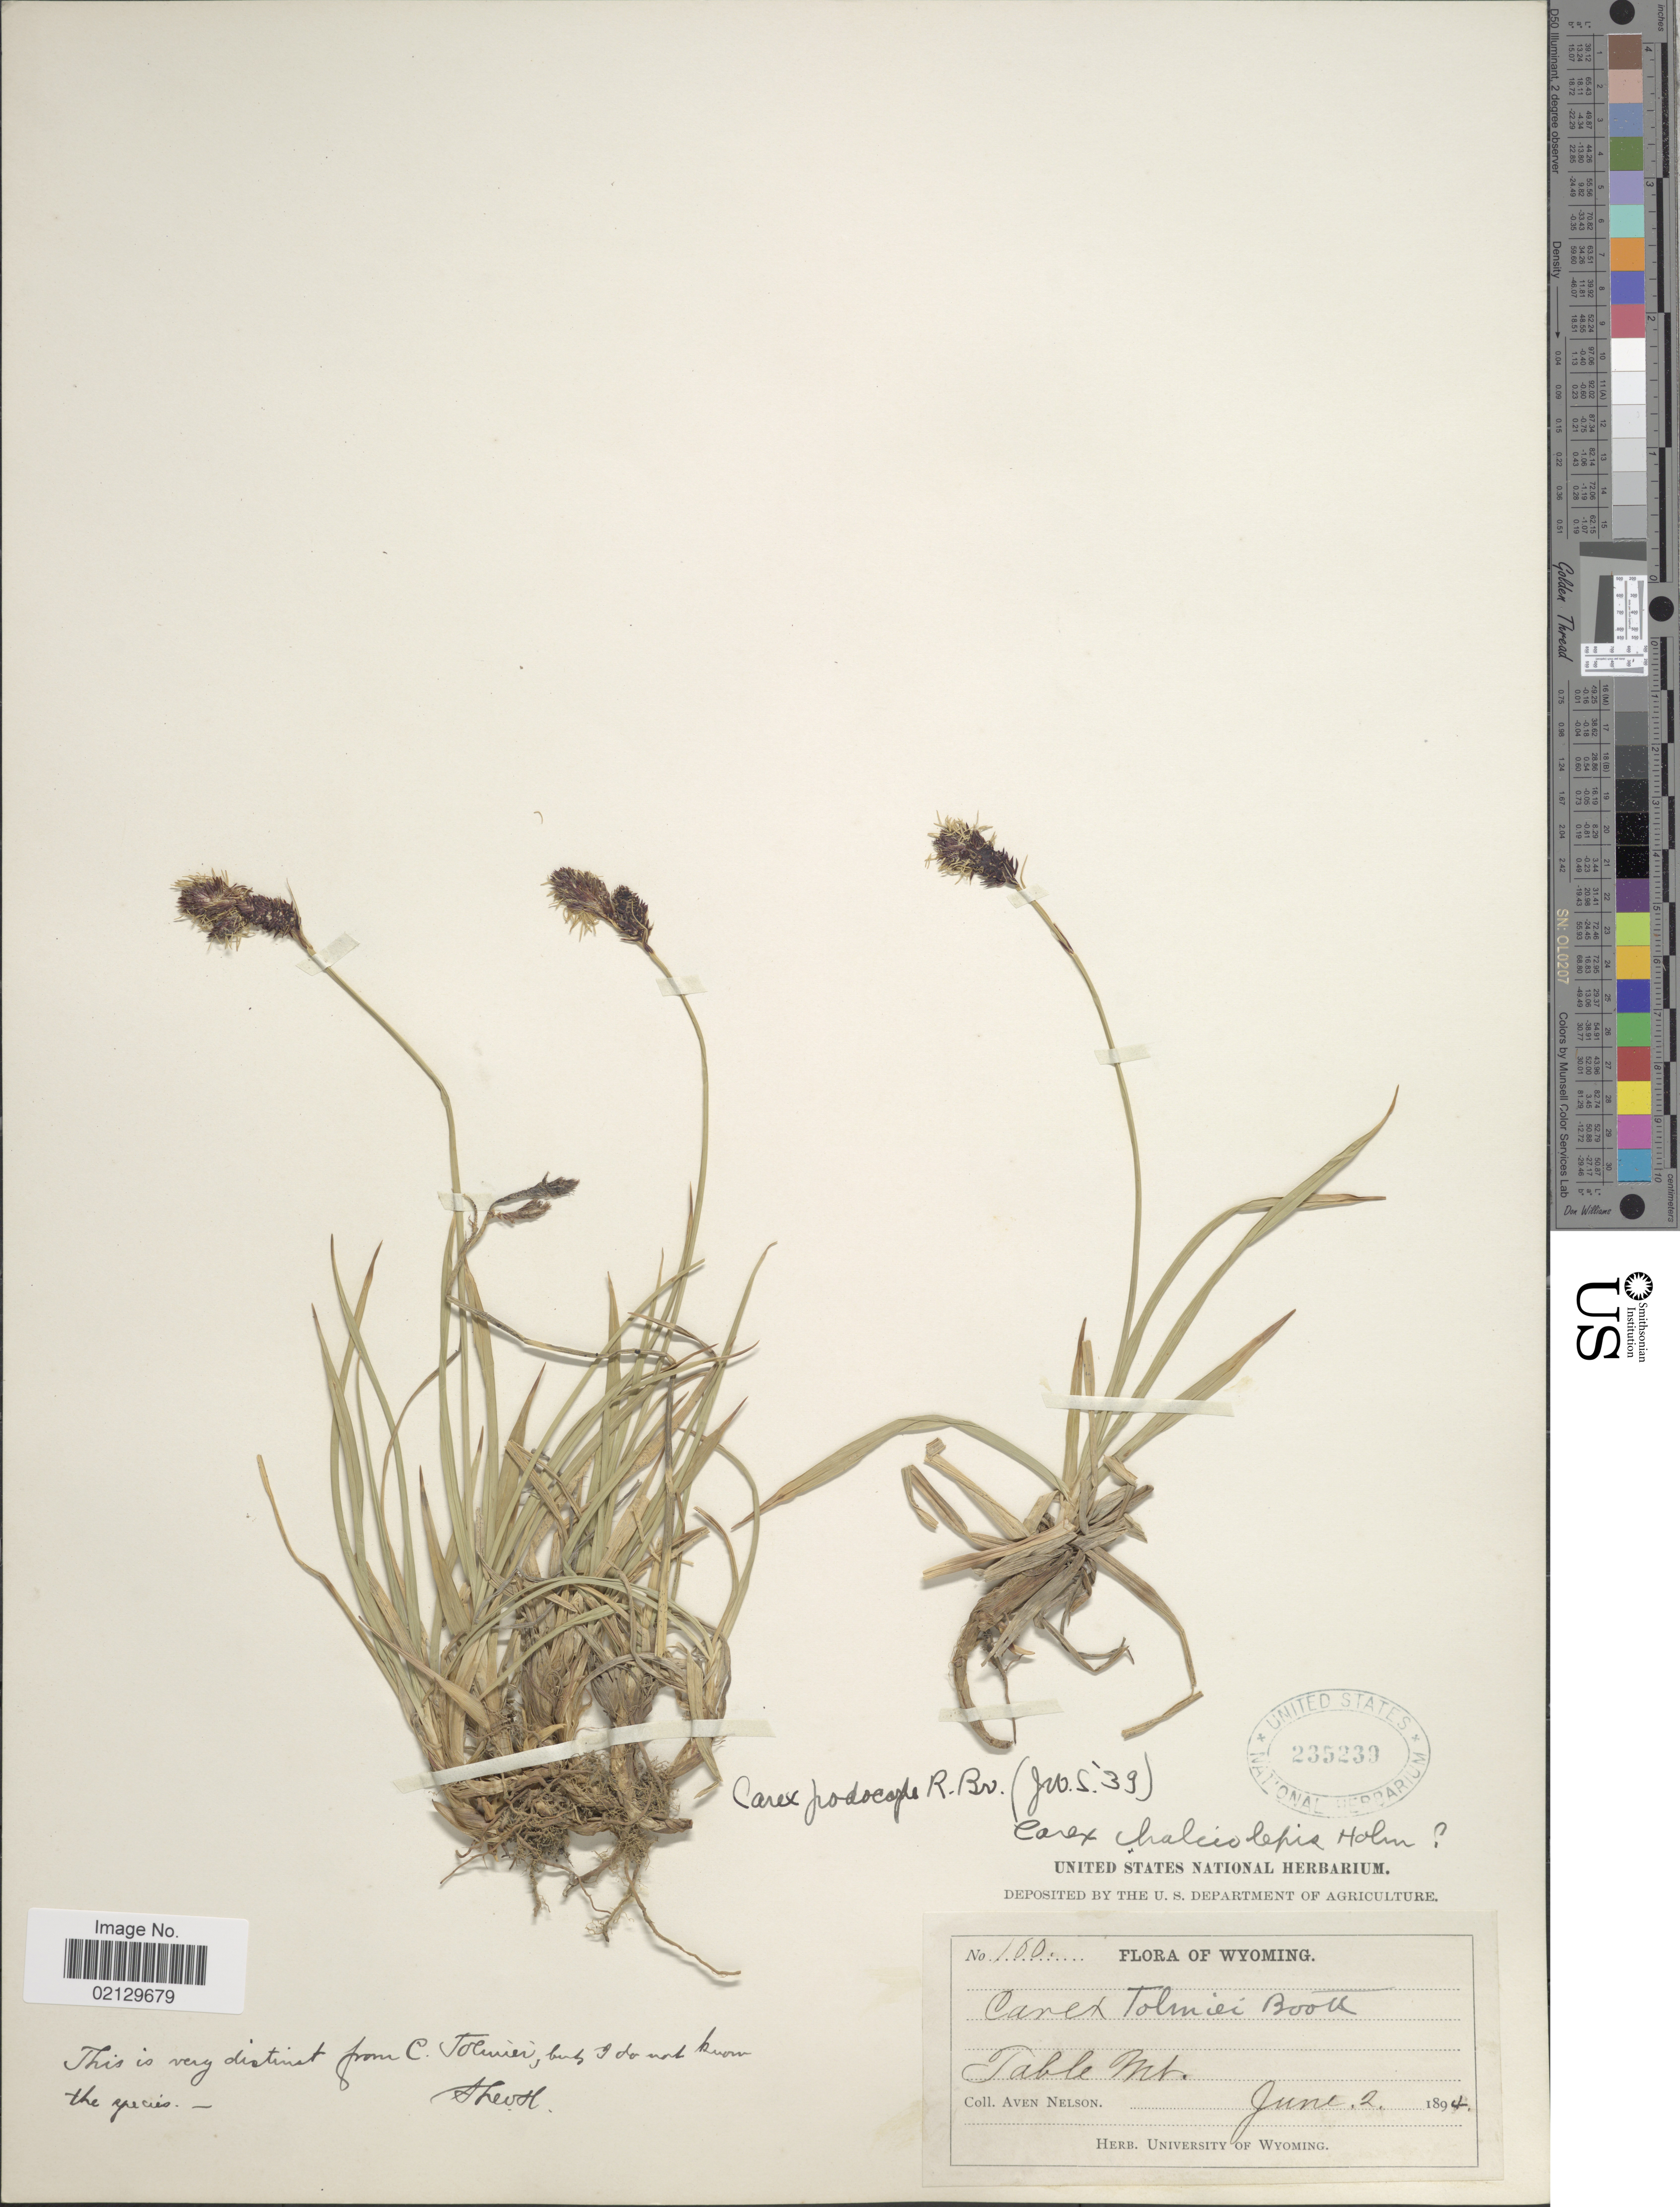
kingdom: Plantae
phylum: Tracheophyta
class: Liliopsida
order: Poales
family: Cyperaceae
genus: Carex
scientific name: Carex podocarpa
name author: R. Br.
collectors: A. Nelson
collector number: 160*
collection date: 1894-06-02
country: United States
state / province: Wyoming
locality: Table Mt. Wyoming. Table Mt.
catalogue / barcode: US 235239